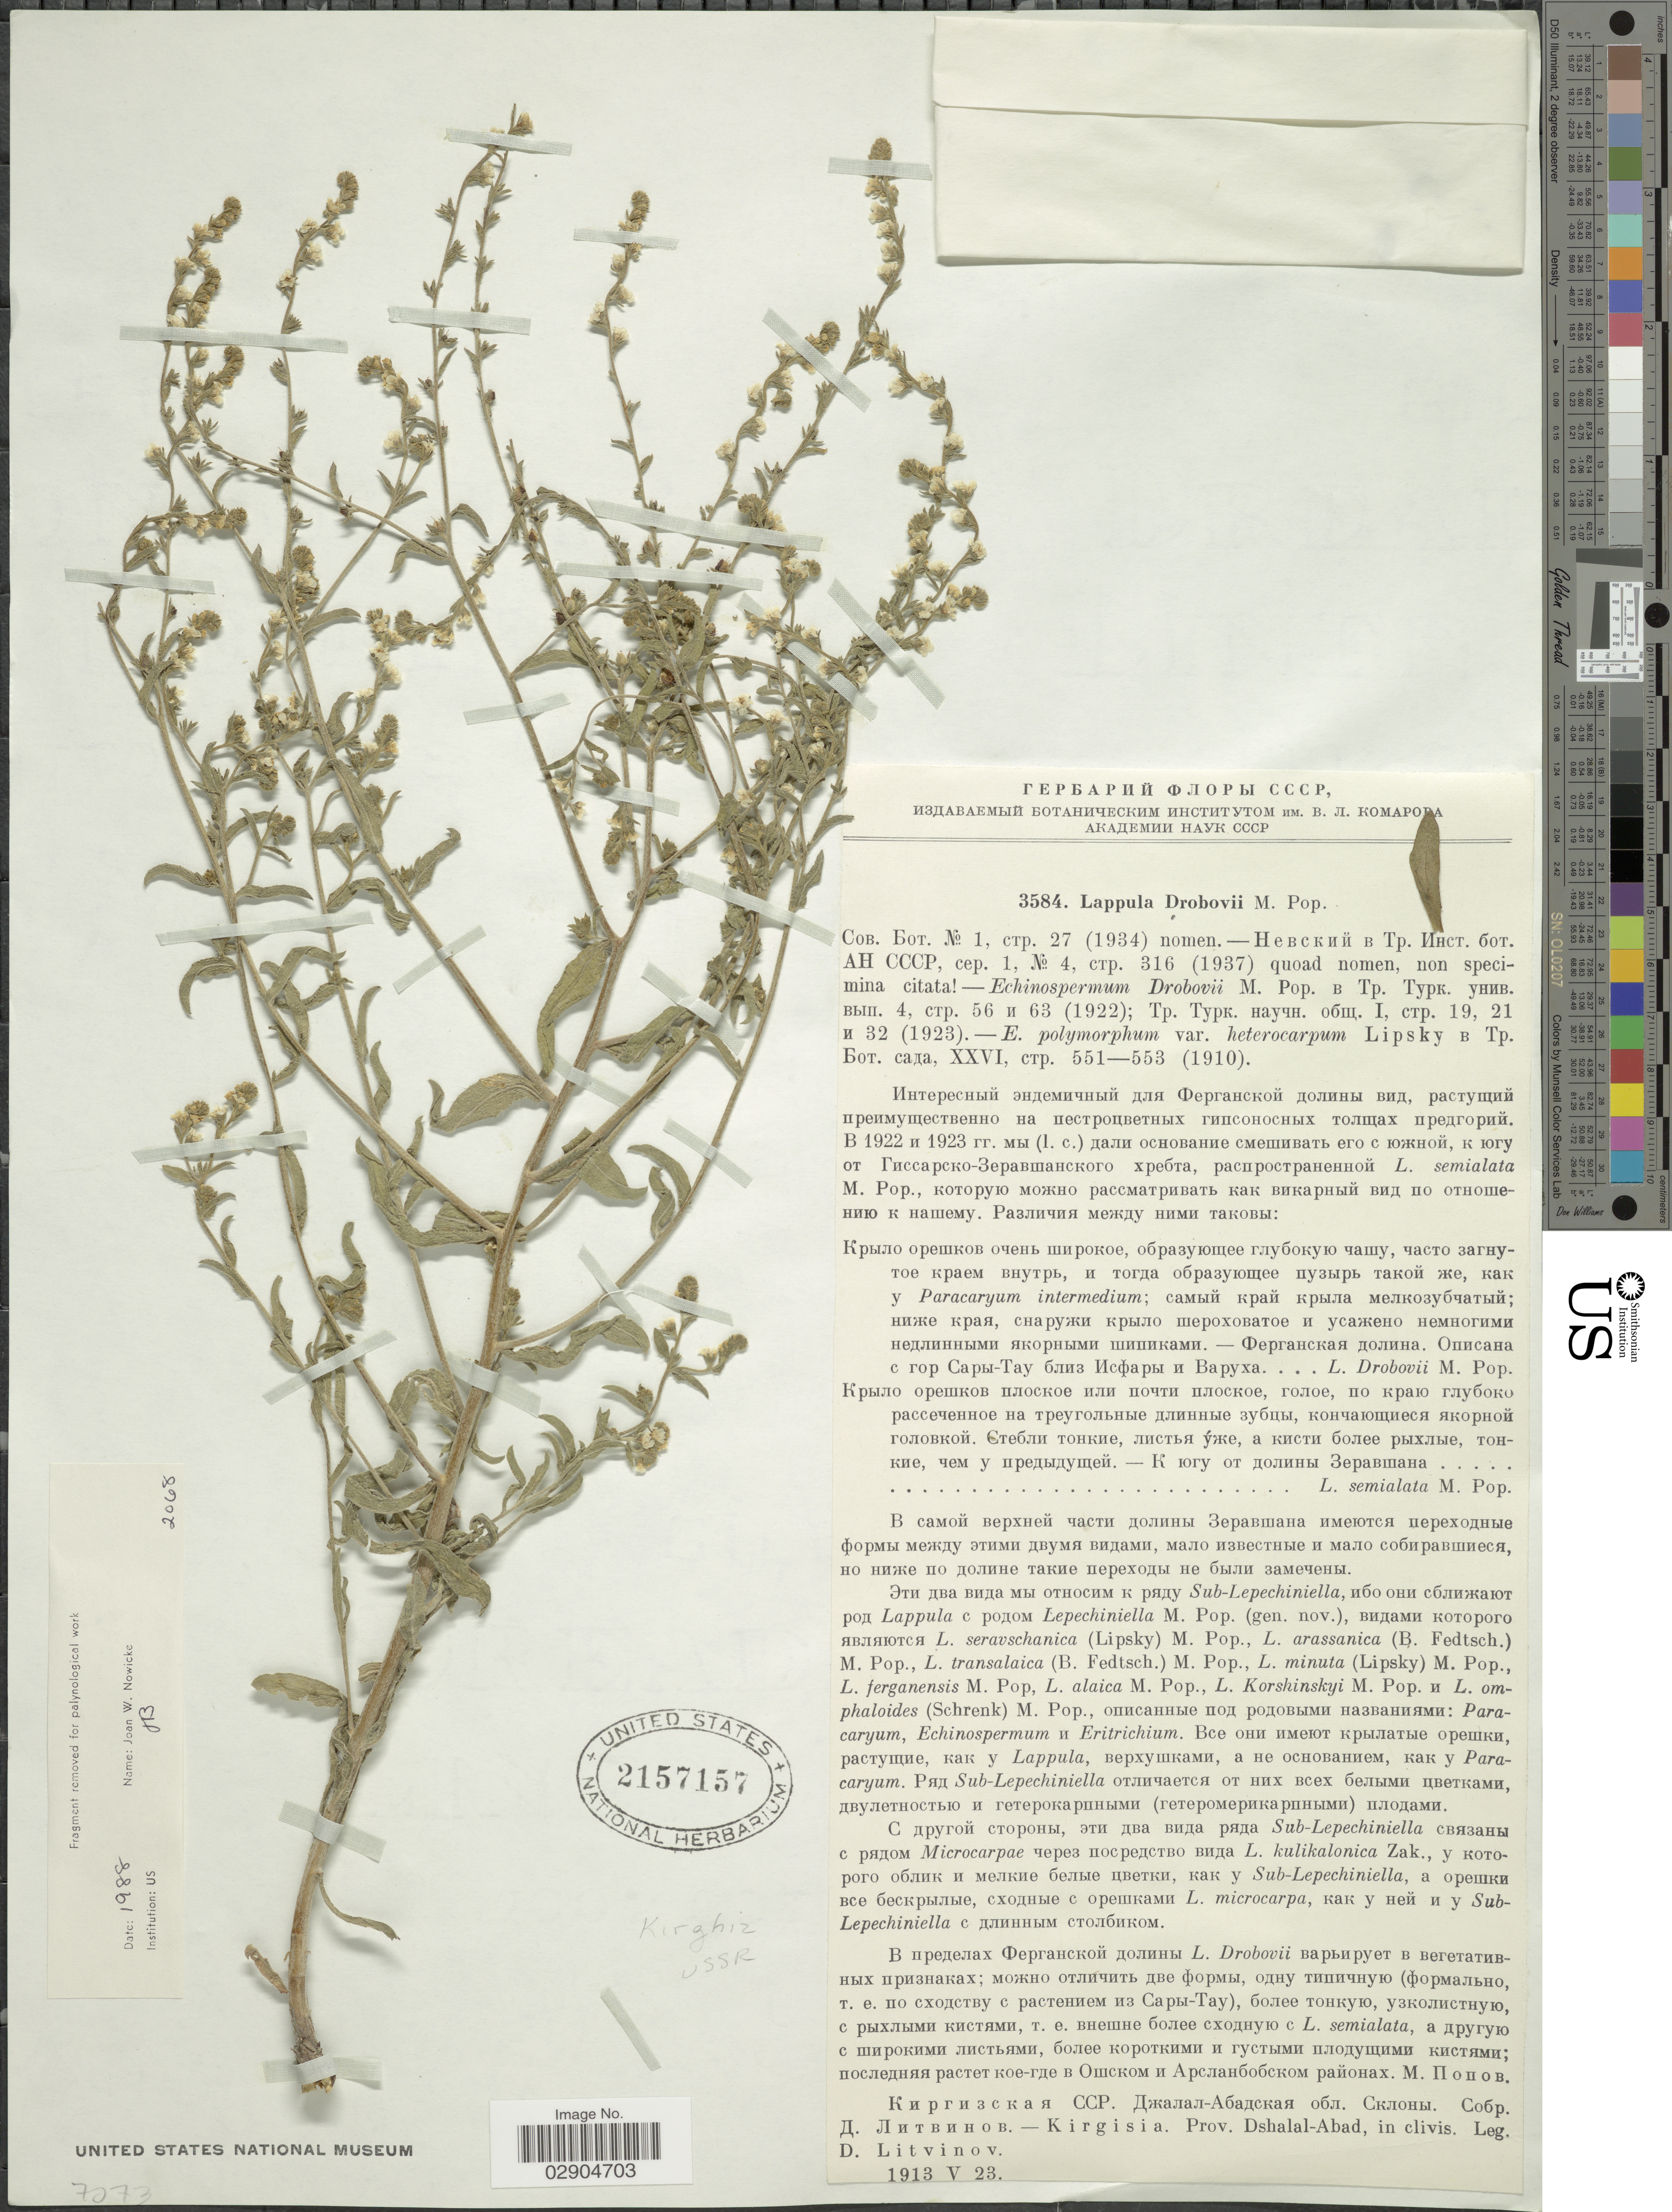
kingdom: Plantae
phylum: Tracheophyta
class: Magnoliopsida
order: Boraginales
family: Boraginaceae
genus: Lappula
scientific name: Lappula drobovii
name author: (Popov) Pavlov et al.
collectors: D. Litvinov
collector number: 3584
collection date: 1913-05-23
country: Kyrgyzstan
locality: Kirgisia. Prov. Dshalal-Abad, in clivis.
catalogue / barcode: US 2157157